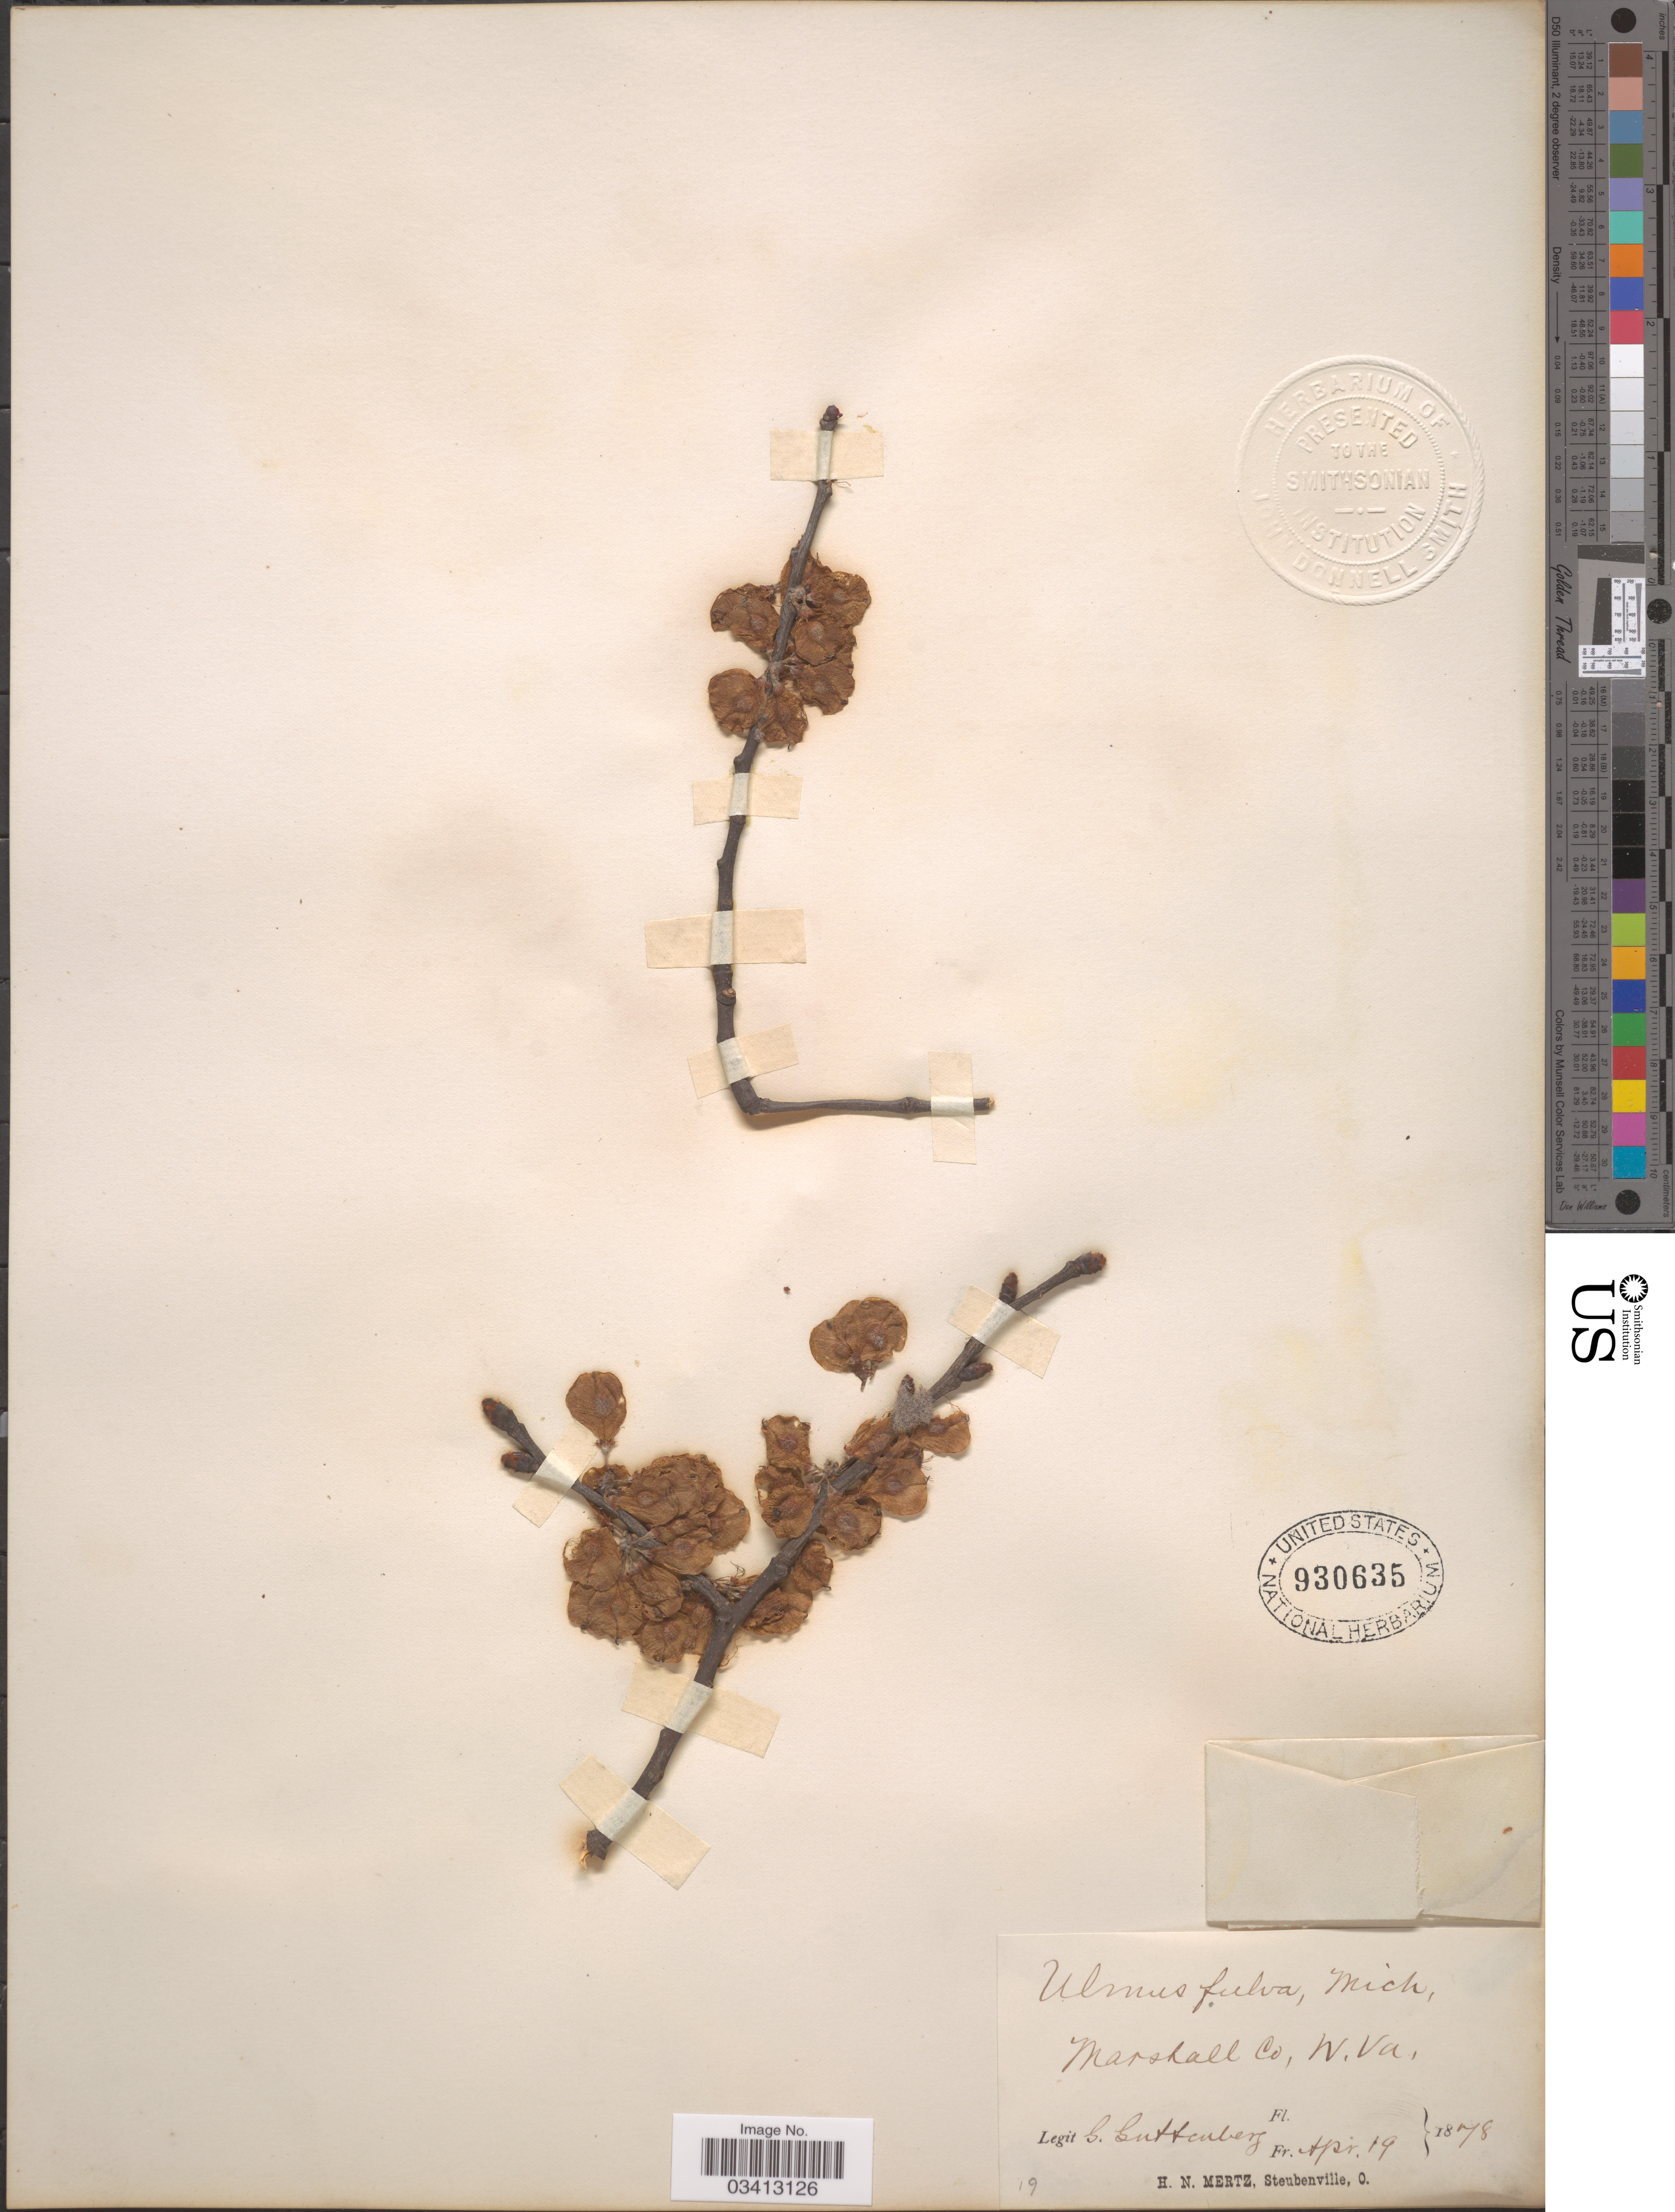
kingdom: Plantae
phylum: Tracheophyta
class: Magnoliopsida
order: Rosales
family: Ulmaceae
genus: Ulmus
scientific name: Ulmus rubra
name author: Muhl.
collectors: H. Mertz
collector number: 190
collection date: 1878-04-19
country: United States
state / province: West Virginia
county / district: Marshall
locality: Marshall Co.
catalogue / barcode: US 930635